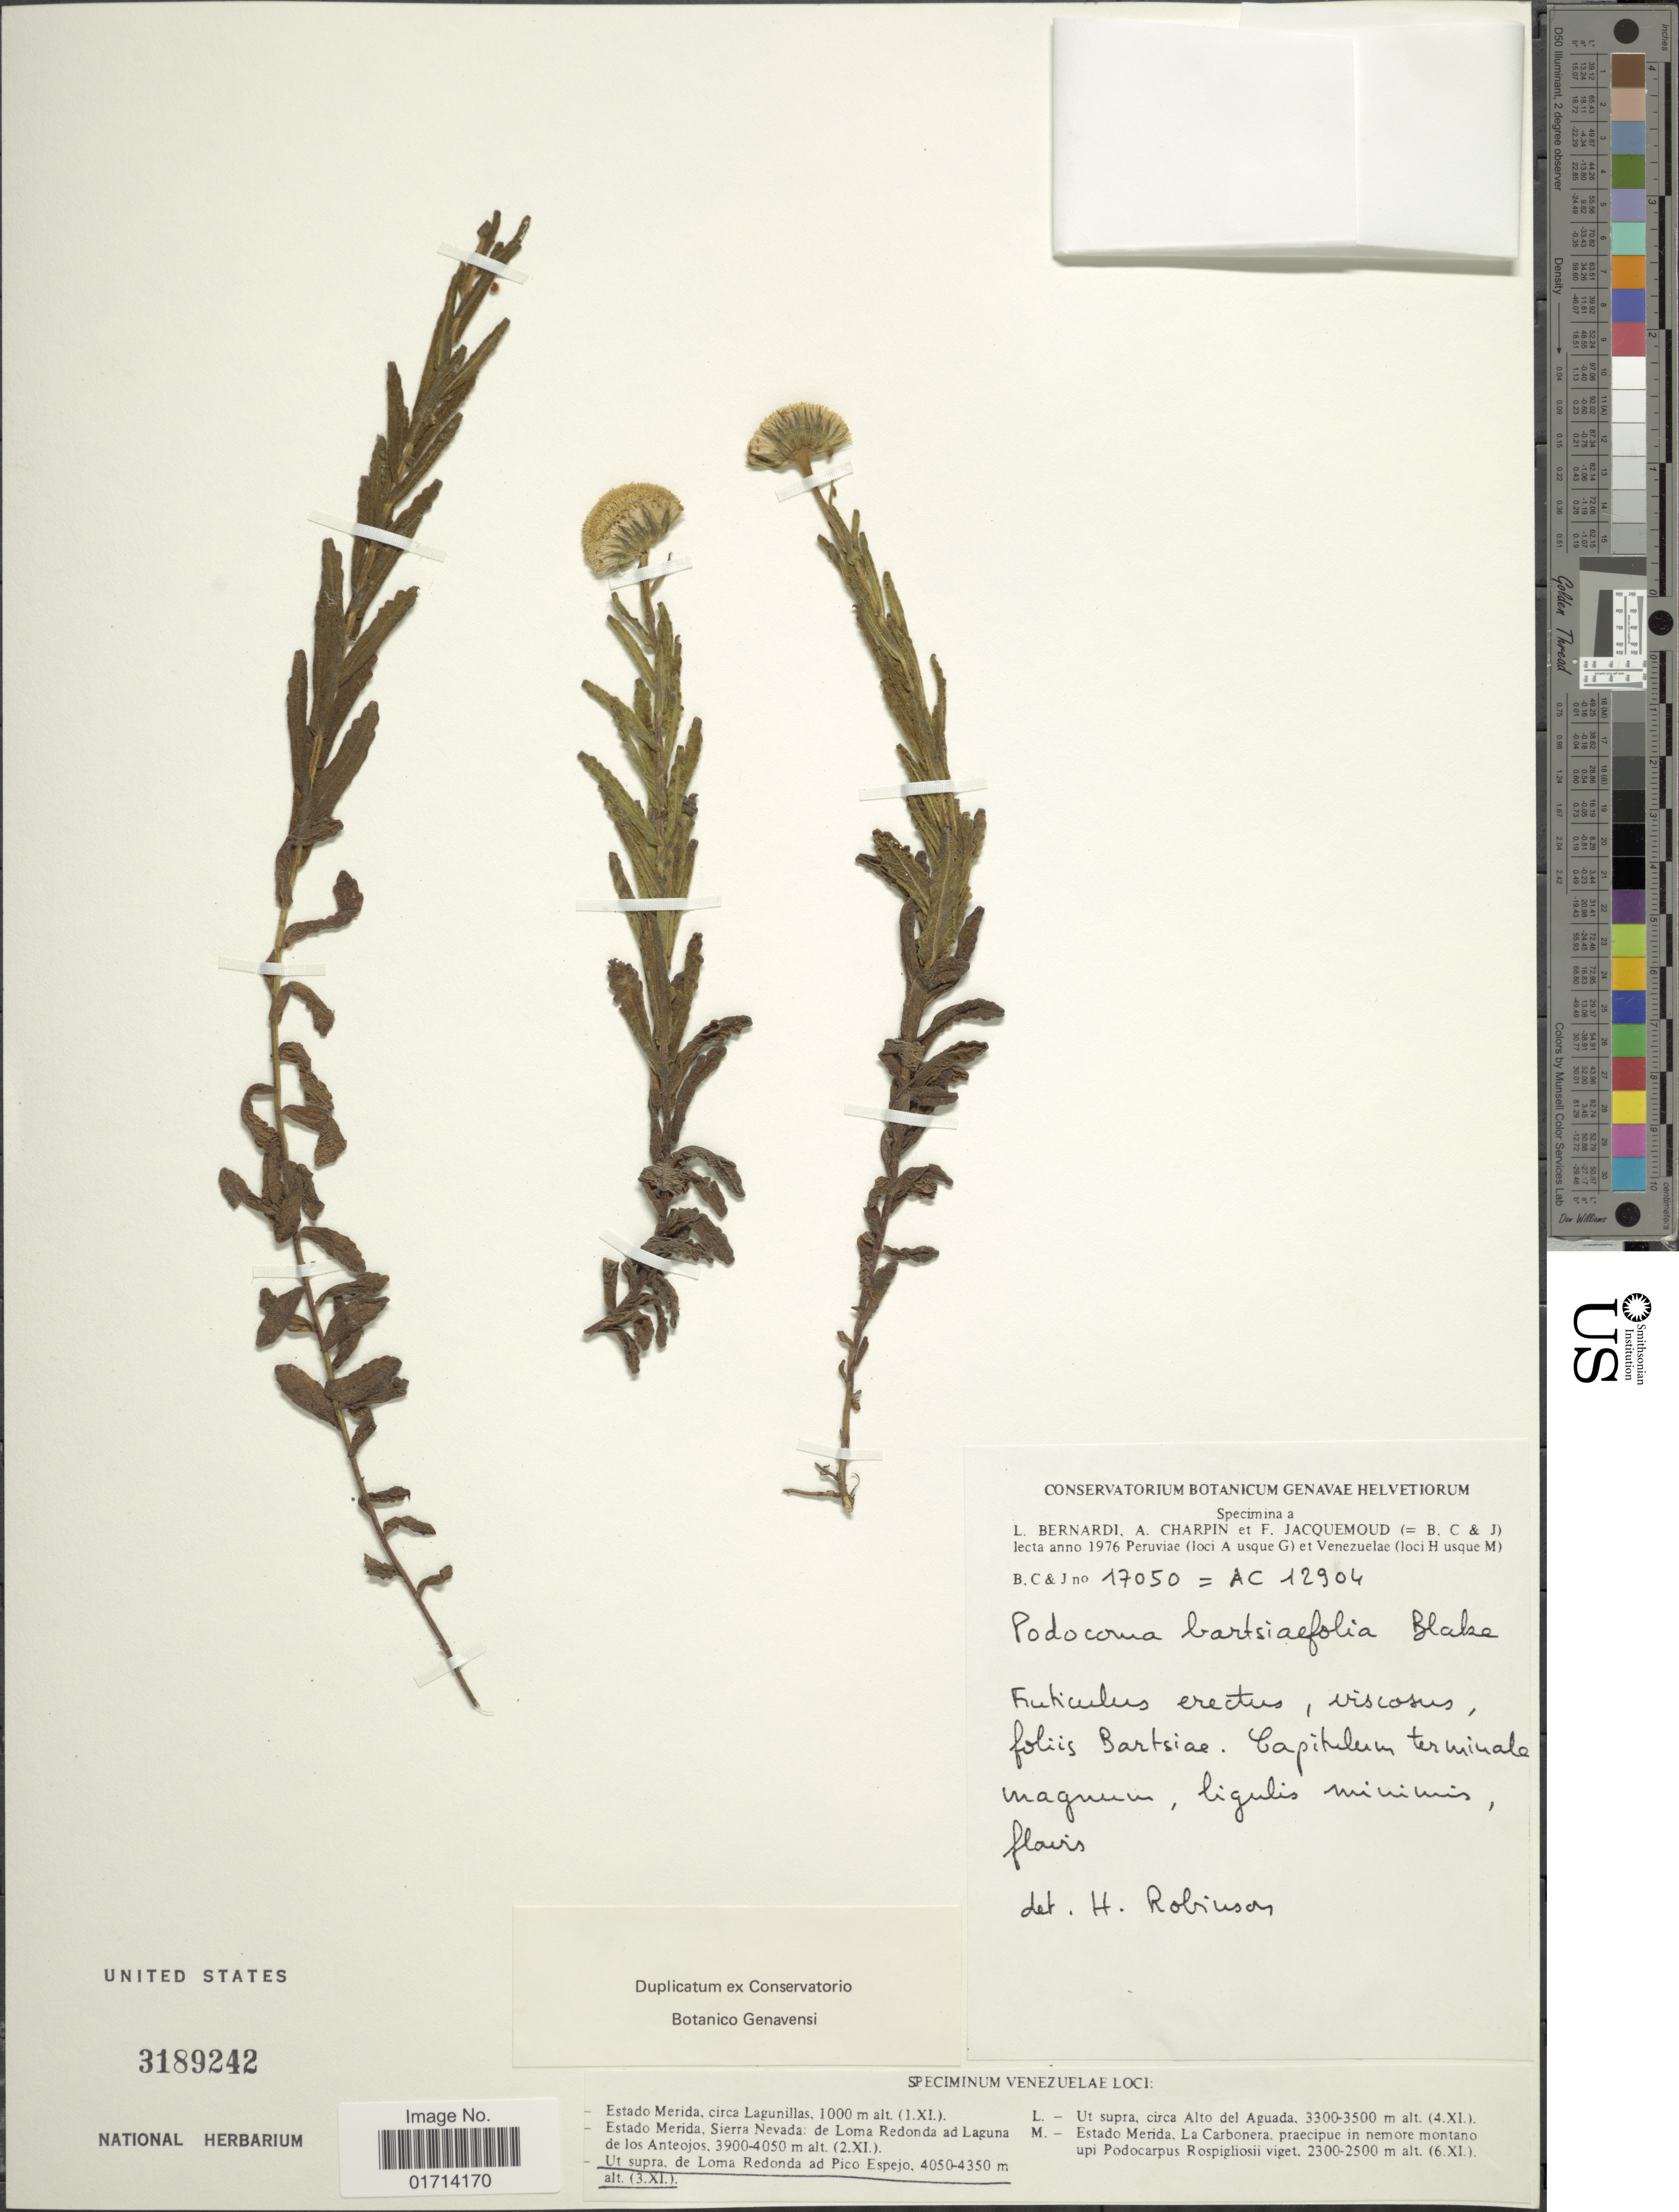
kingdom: Plantae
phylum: Tracheophyta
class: Magnoliopsida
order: Asterales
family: Asteraceae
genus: Blakiella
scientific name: Blakiella bartsiifolia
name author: (S.F. Blake) Cuatrec.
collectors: L. Bernardi, A. Charpin & F. Jacquemoud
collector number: B, C & J 17050 = AC 12904?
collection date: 1976-11-03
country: Venezuela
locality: Ut Supra, de Loma Redonda ad Pico Espej318o3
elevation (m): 4050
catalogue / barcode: US 3189242